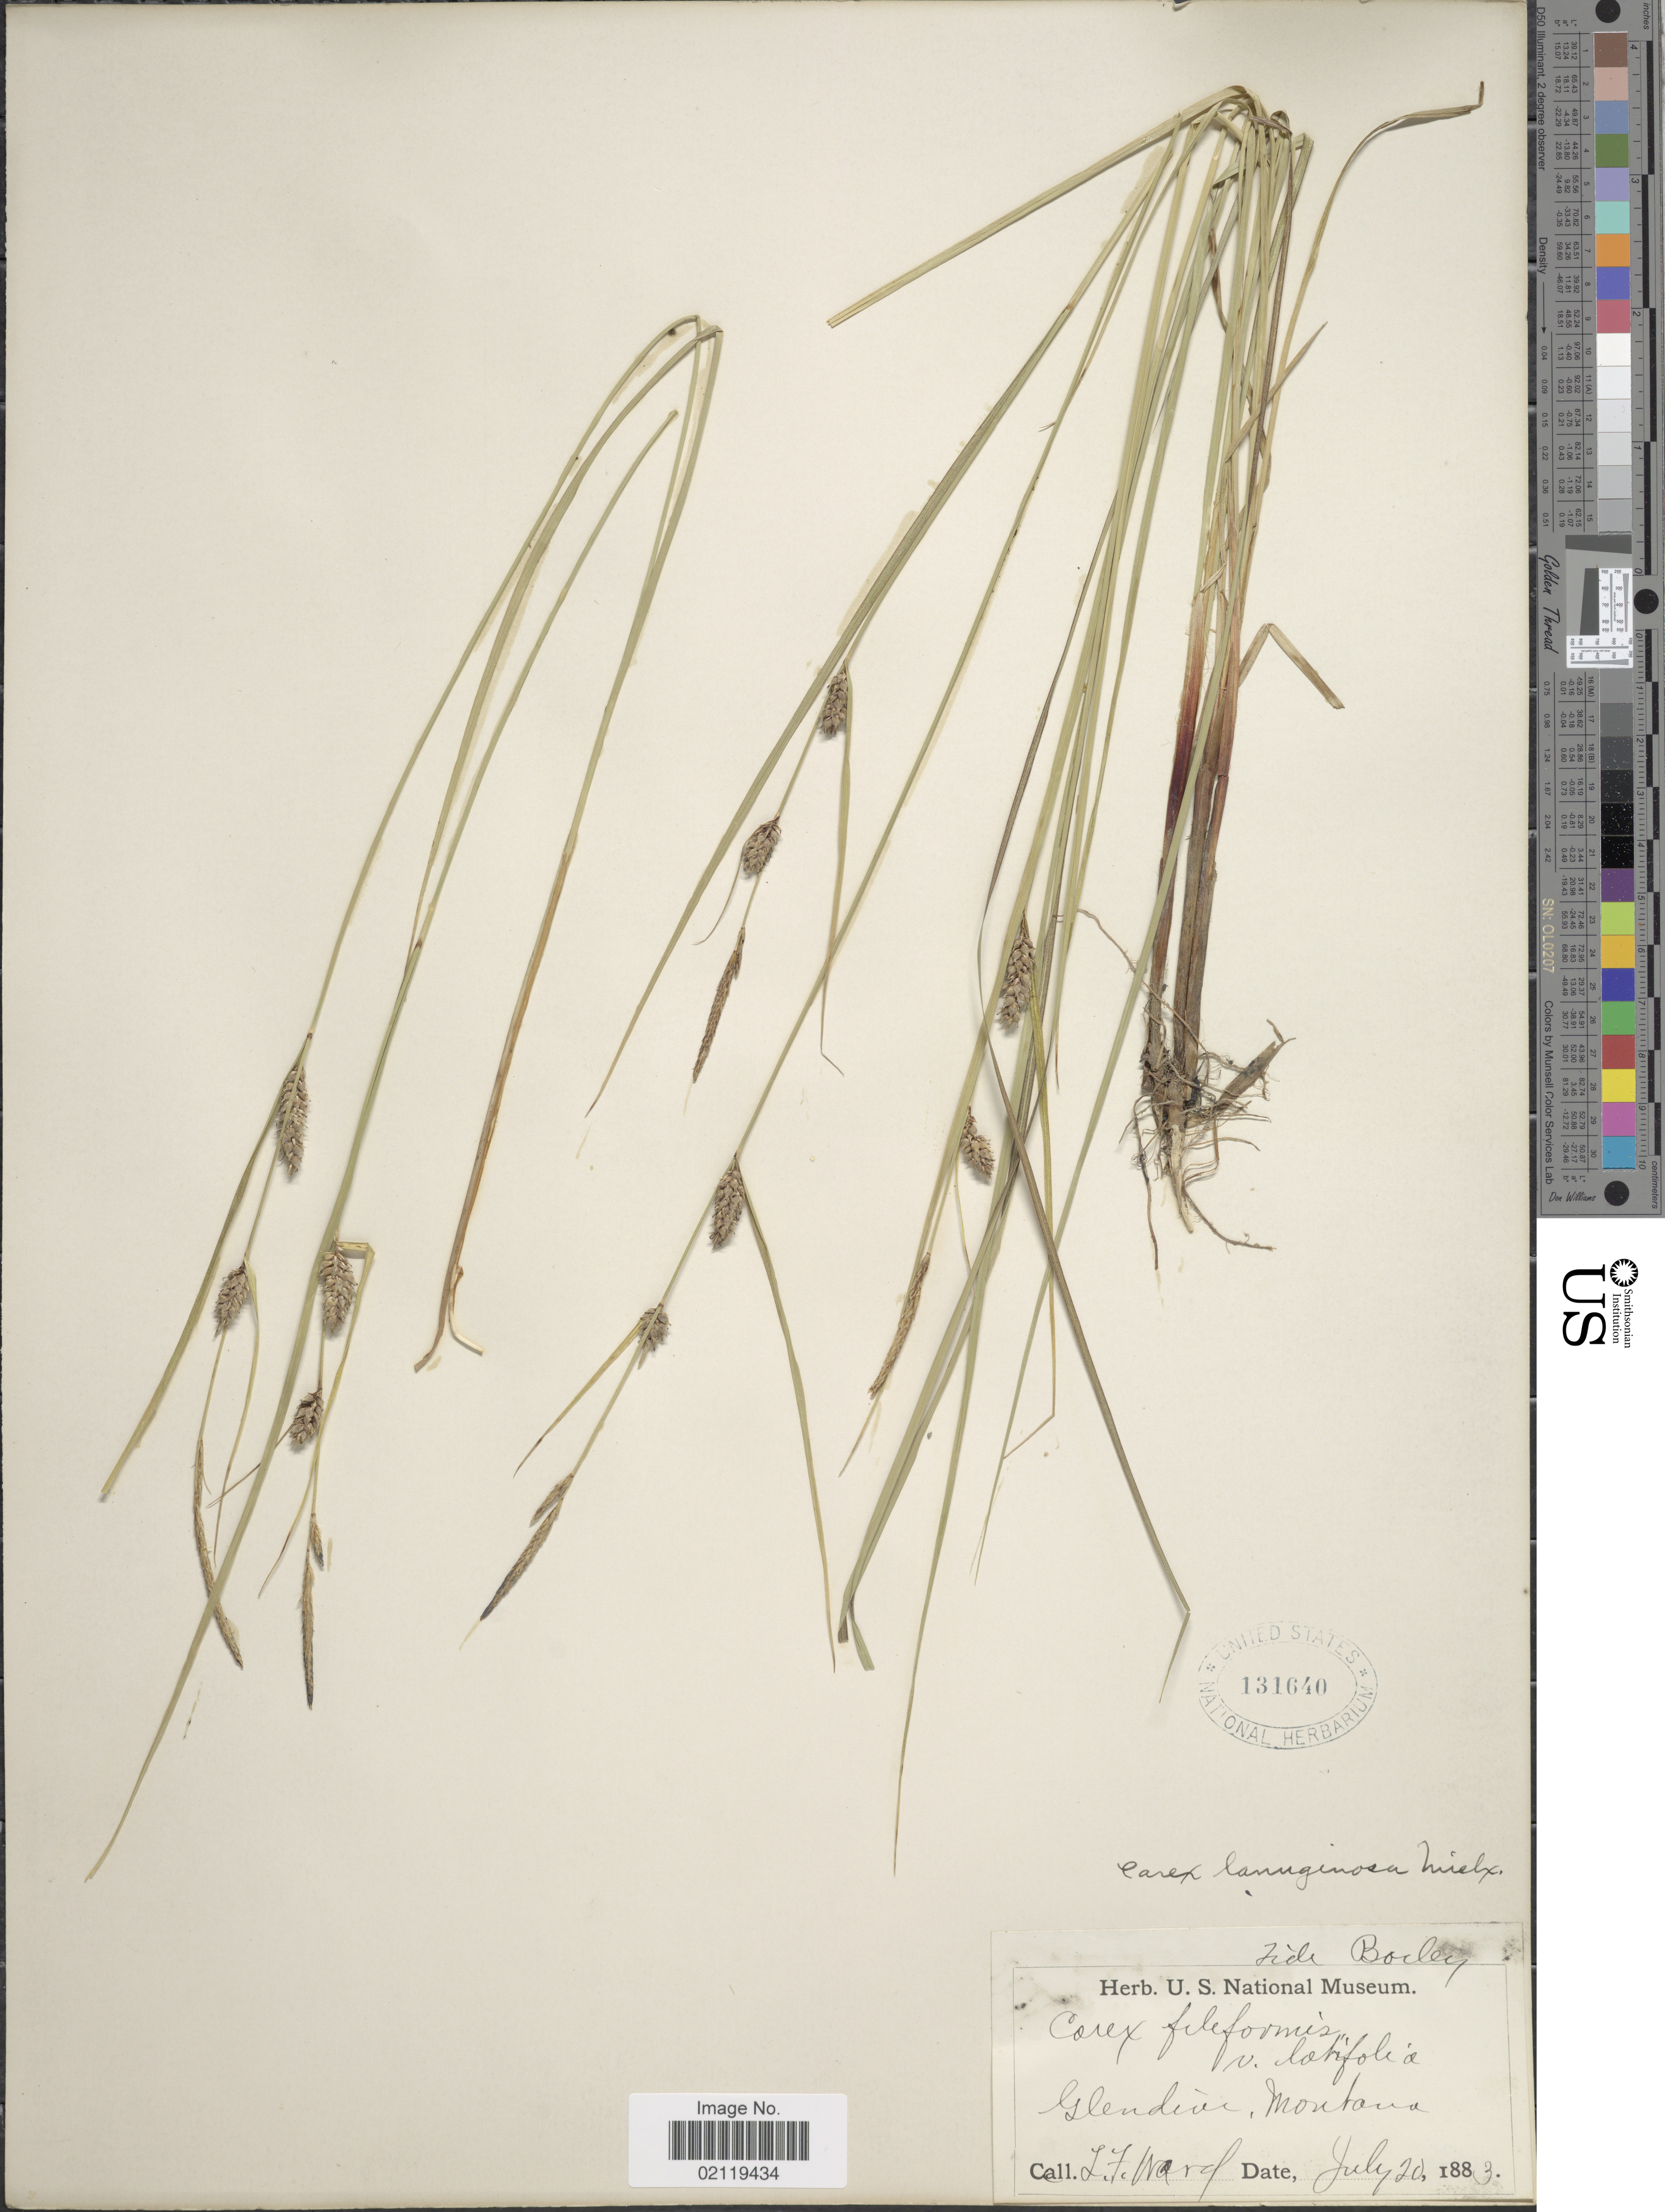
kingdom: Plantae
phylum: Tracheophyta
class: Liliopsida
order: Poales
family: Cyperaceae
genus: Carex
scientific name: Carex pellita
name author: Muhl. ex Willd.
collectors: L. Ward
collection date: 1883-07-20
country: United States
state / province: Montana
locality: Glendive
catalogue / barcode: US 131640